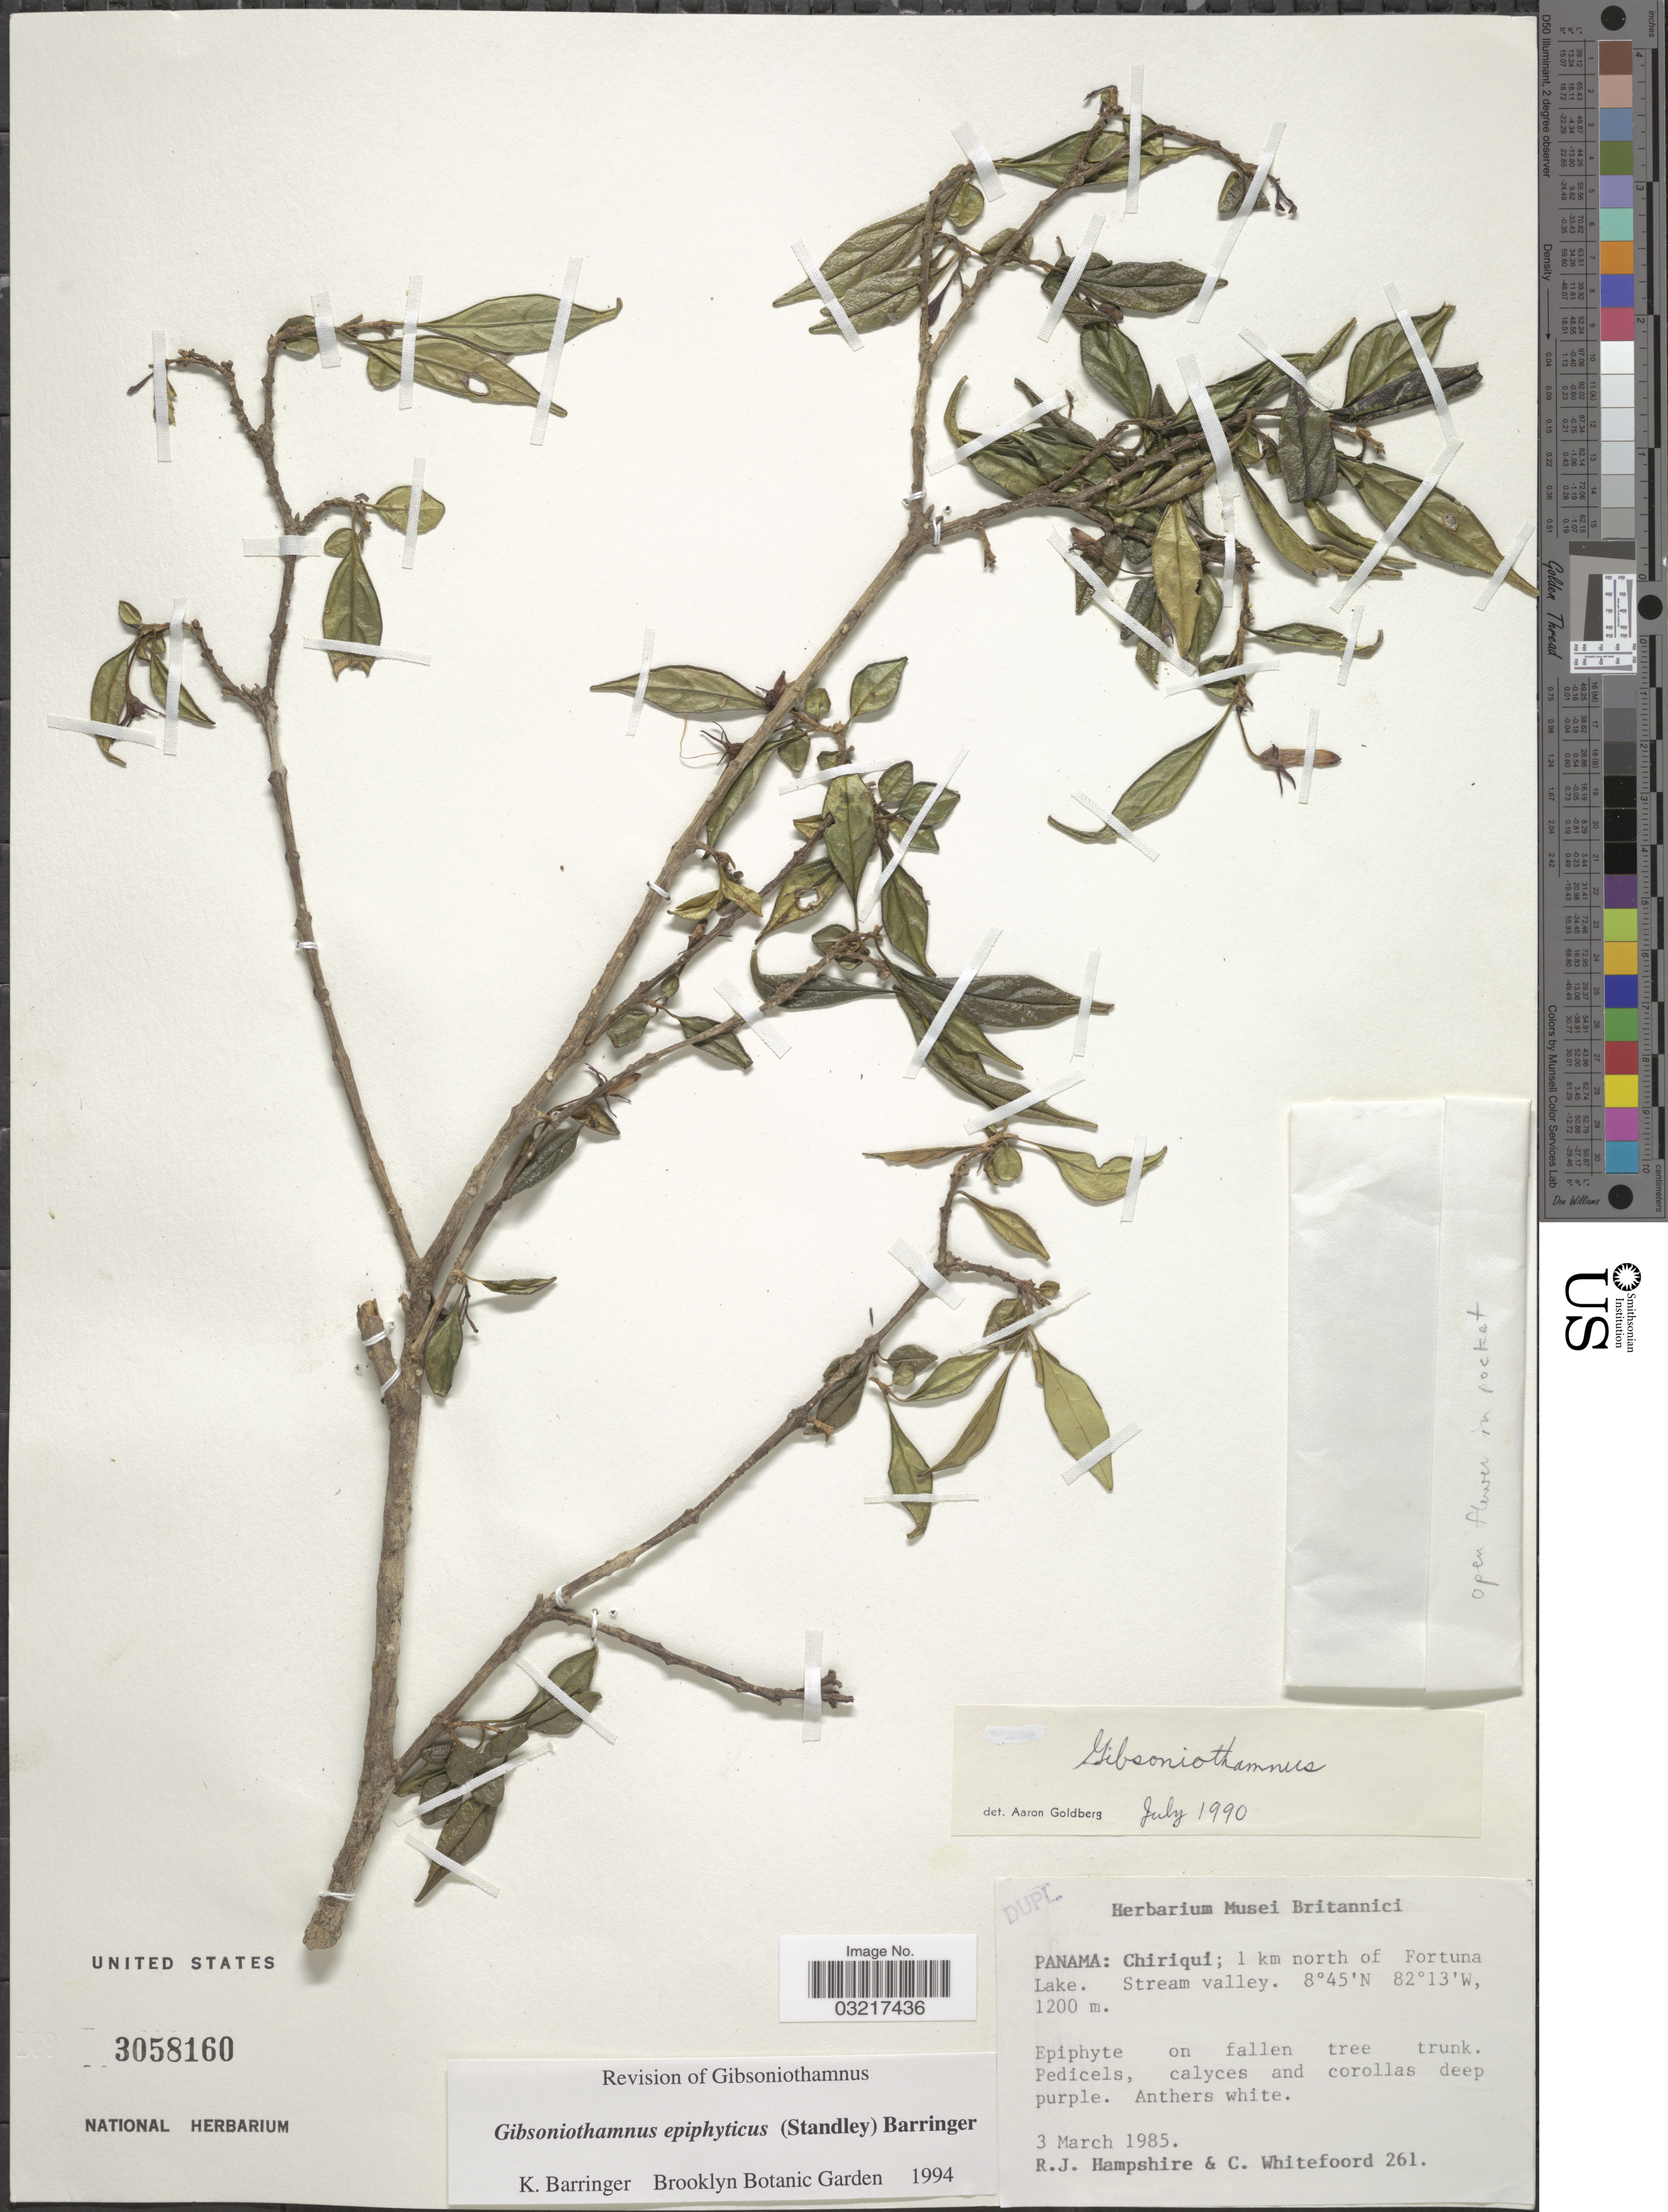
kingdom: Plantae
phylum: Tracheophyta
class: Magnoliopsida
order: Lamiales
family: Schlegeliaceae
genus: Gibsoniothamnus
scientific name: Gibsoniothamnus epiphyticus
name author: (Standl.) L.O. Williams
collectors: R. Hampshire & C. Whitefoord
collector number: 261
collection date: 1985-03-03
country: Panama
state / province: Chiriqui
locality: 1 km north of Fortuna Lake. Stream Valley.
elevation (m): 1200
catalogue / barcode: US 3058160